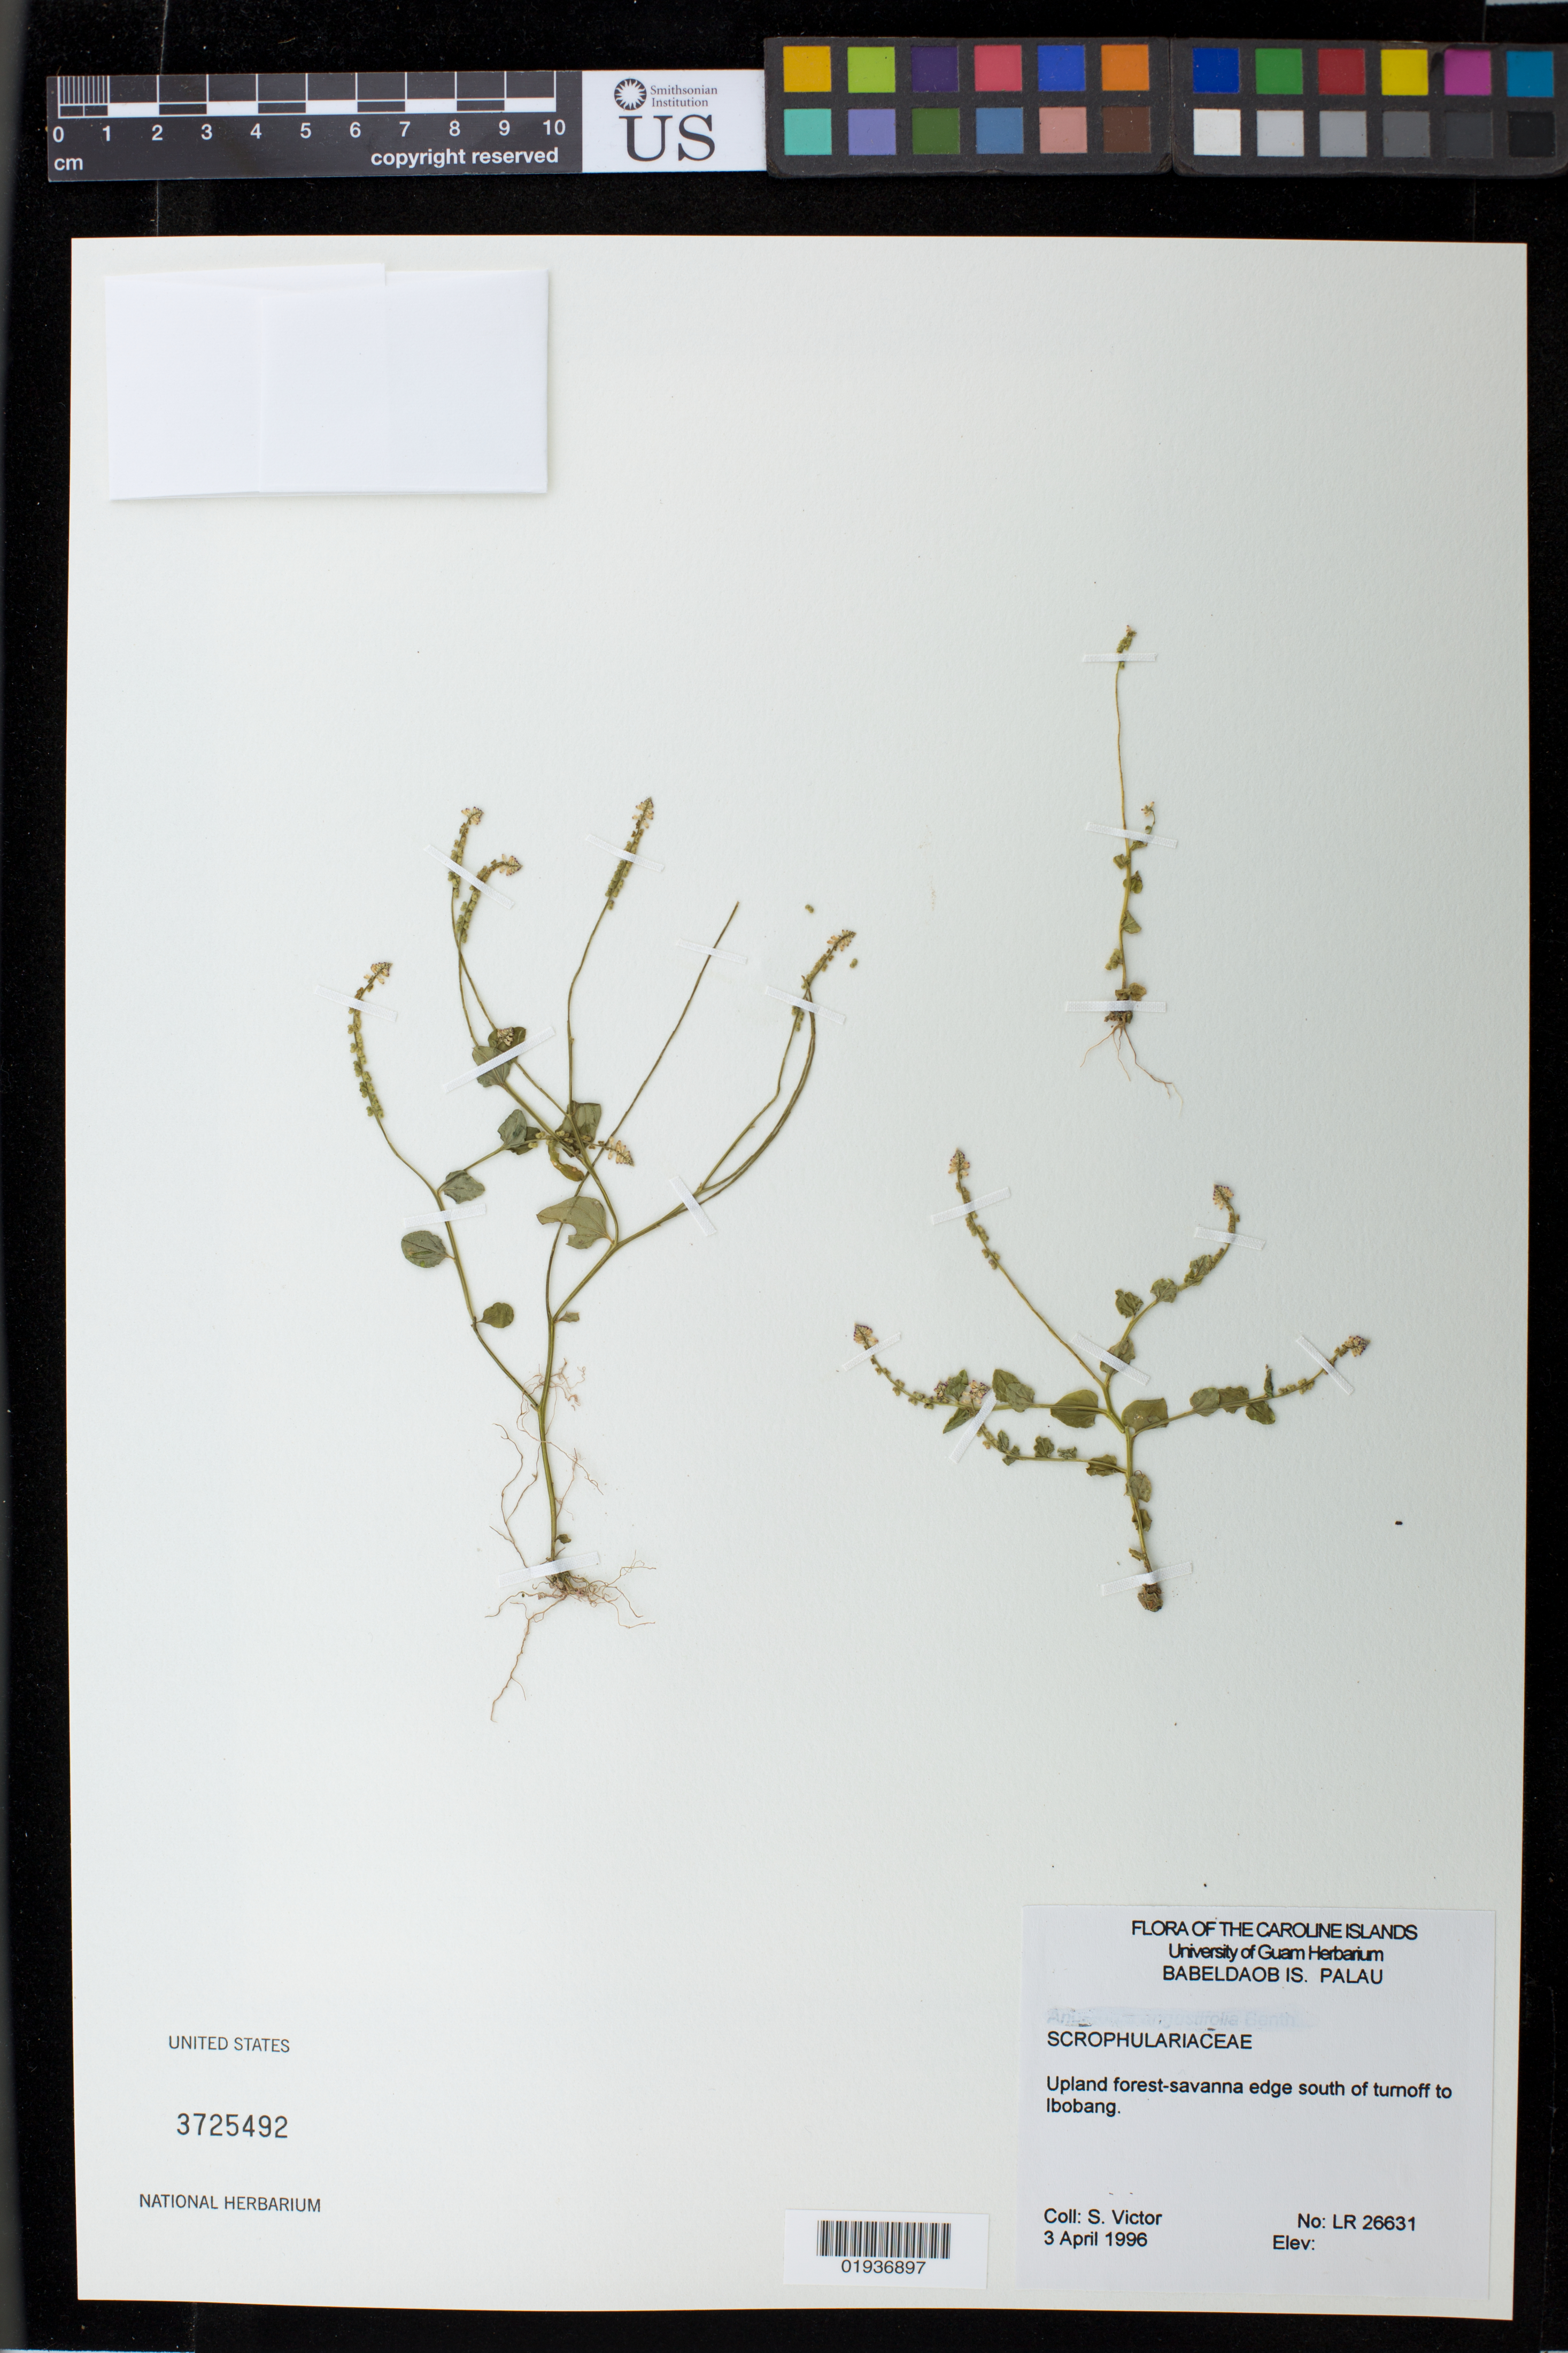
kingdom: Plantae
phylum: Tracheophyta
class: Magnoliopsida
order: Lamiales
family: Scrophulariaceae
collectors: S. Victor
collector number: LR26631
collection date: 1996-04-03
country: Palau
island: Babeldaob [Babelthuap]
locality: Babelthaup, Belau (Palau). Upland forest-savanna edge south of turnoff to Ibobang.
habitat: Upland forest-savanna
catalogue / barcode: US 3725492